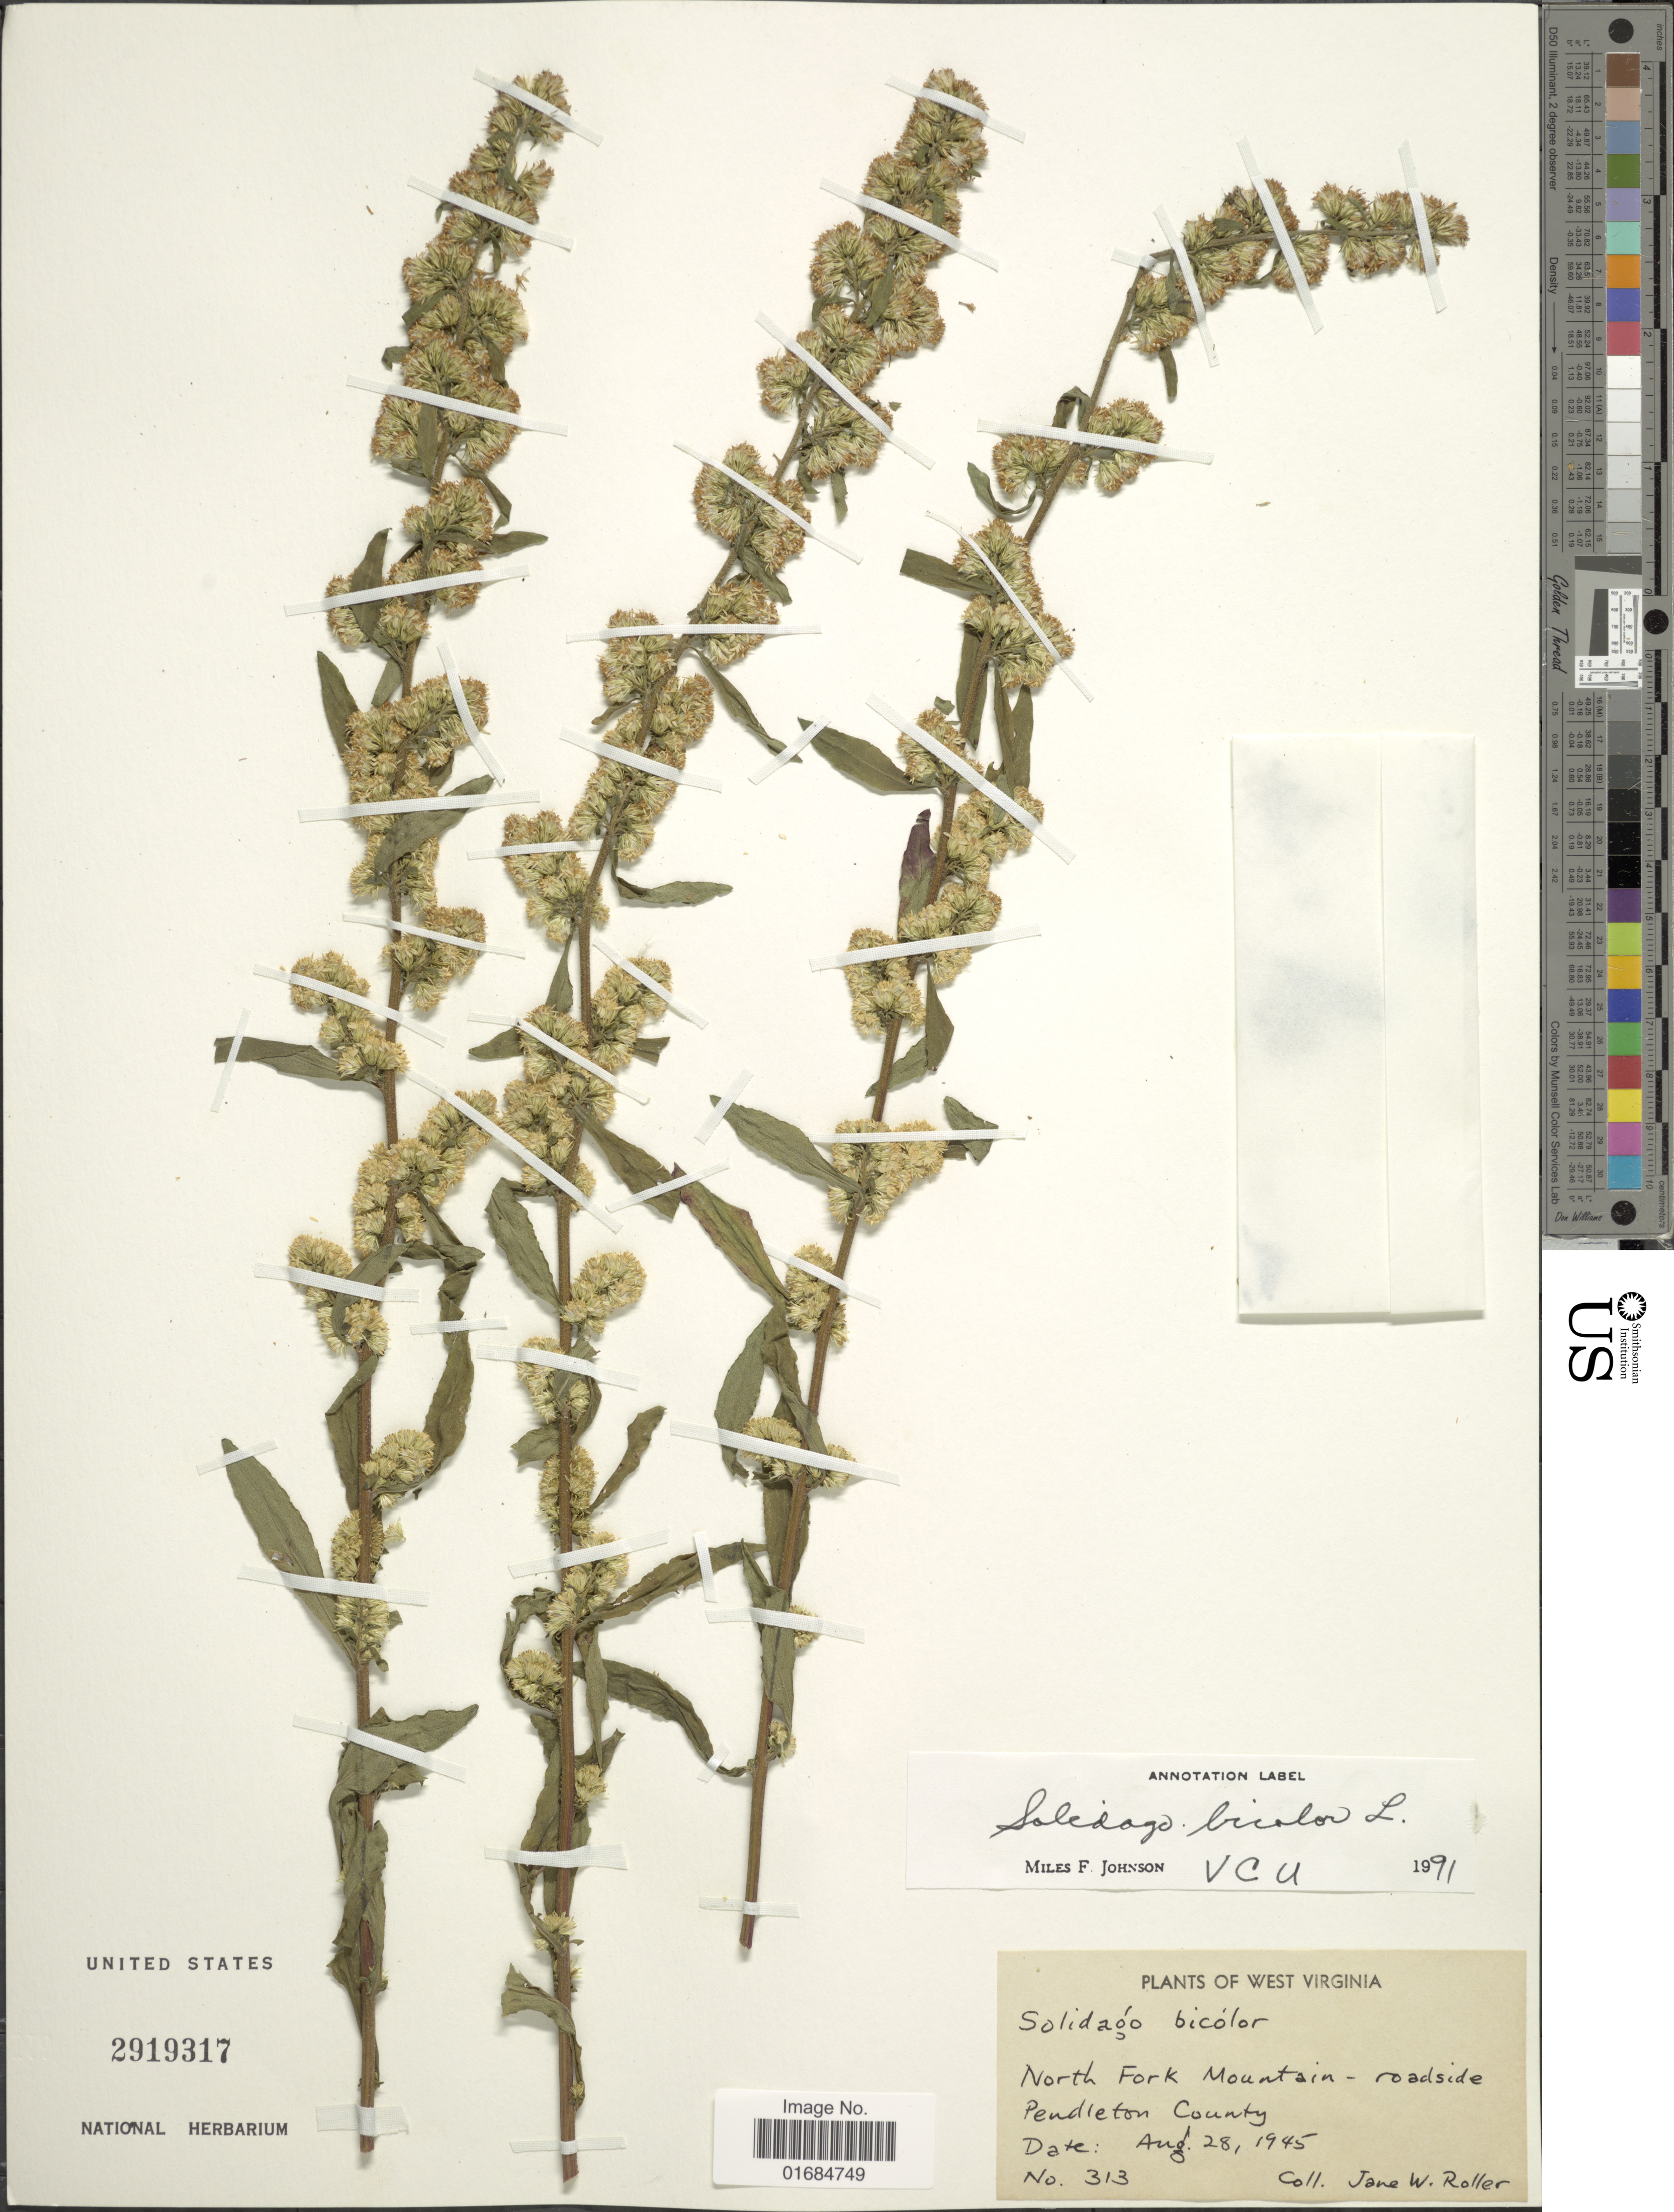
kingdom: Plantae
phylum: Tracheophyta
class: Magnoliopsida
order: Asterales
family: Asteraceae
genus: Solidago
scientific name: Solidago bicolor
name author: L.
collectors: J. W. Roller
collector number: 313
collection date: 1945-08-28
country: United States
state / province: West Virginia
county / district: Pendleton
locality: West Virginia, North Fork Mountain - roadside Pendleton County.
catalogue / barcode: US 2919317